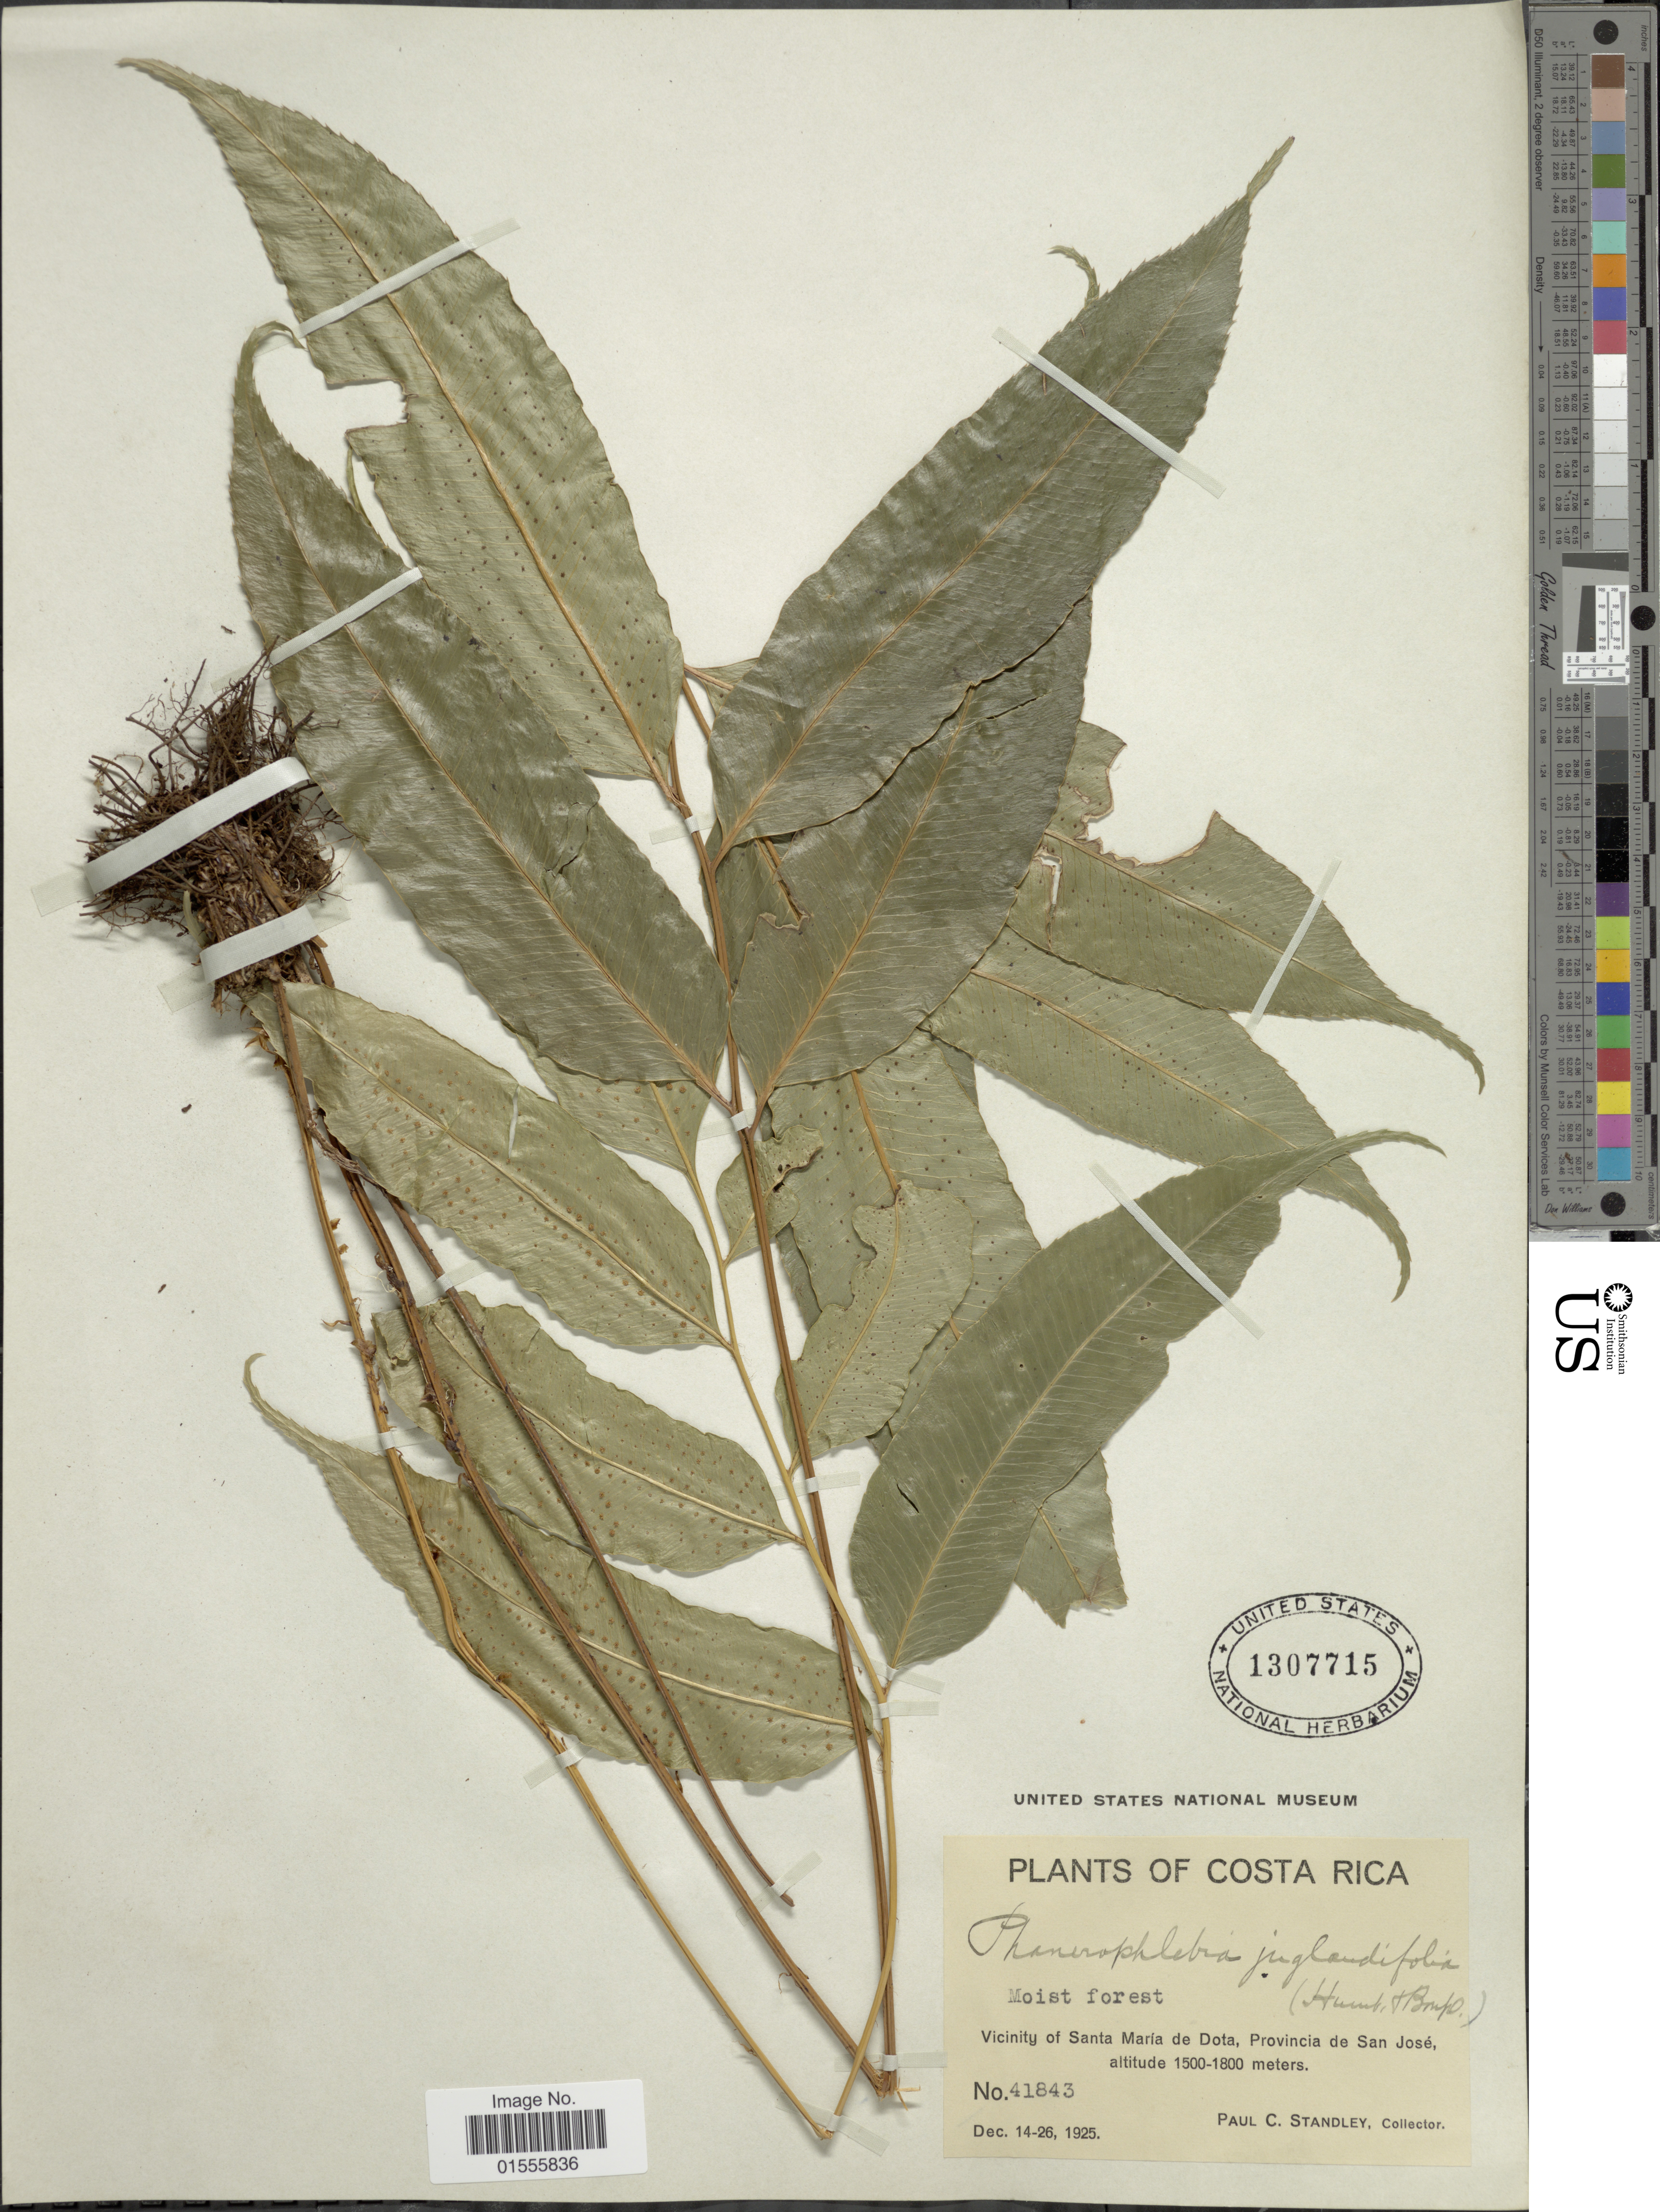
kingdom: Plantae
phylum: Tracheophyta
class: Polypodiopsida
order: Polypodiales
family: Dryopteridaceae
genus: Phanerophlebia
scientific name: Phanerophlebia juglandifolia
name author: (Willd.) J. Sm.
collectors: P. C. Standley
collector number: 41843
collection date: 1925-12-14/1925-12-26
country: Costa Rica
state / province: San José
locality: Vicinity of Santa Maria de Dota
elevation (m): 1500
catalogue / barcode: US 1307715